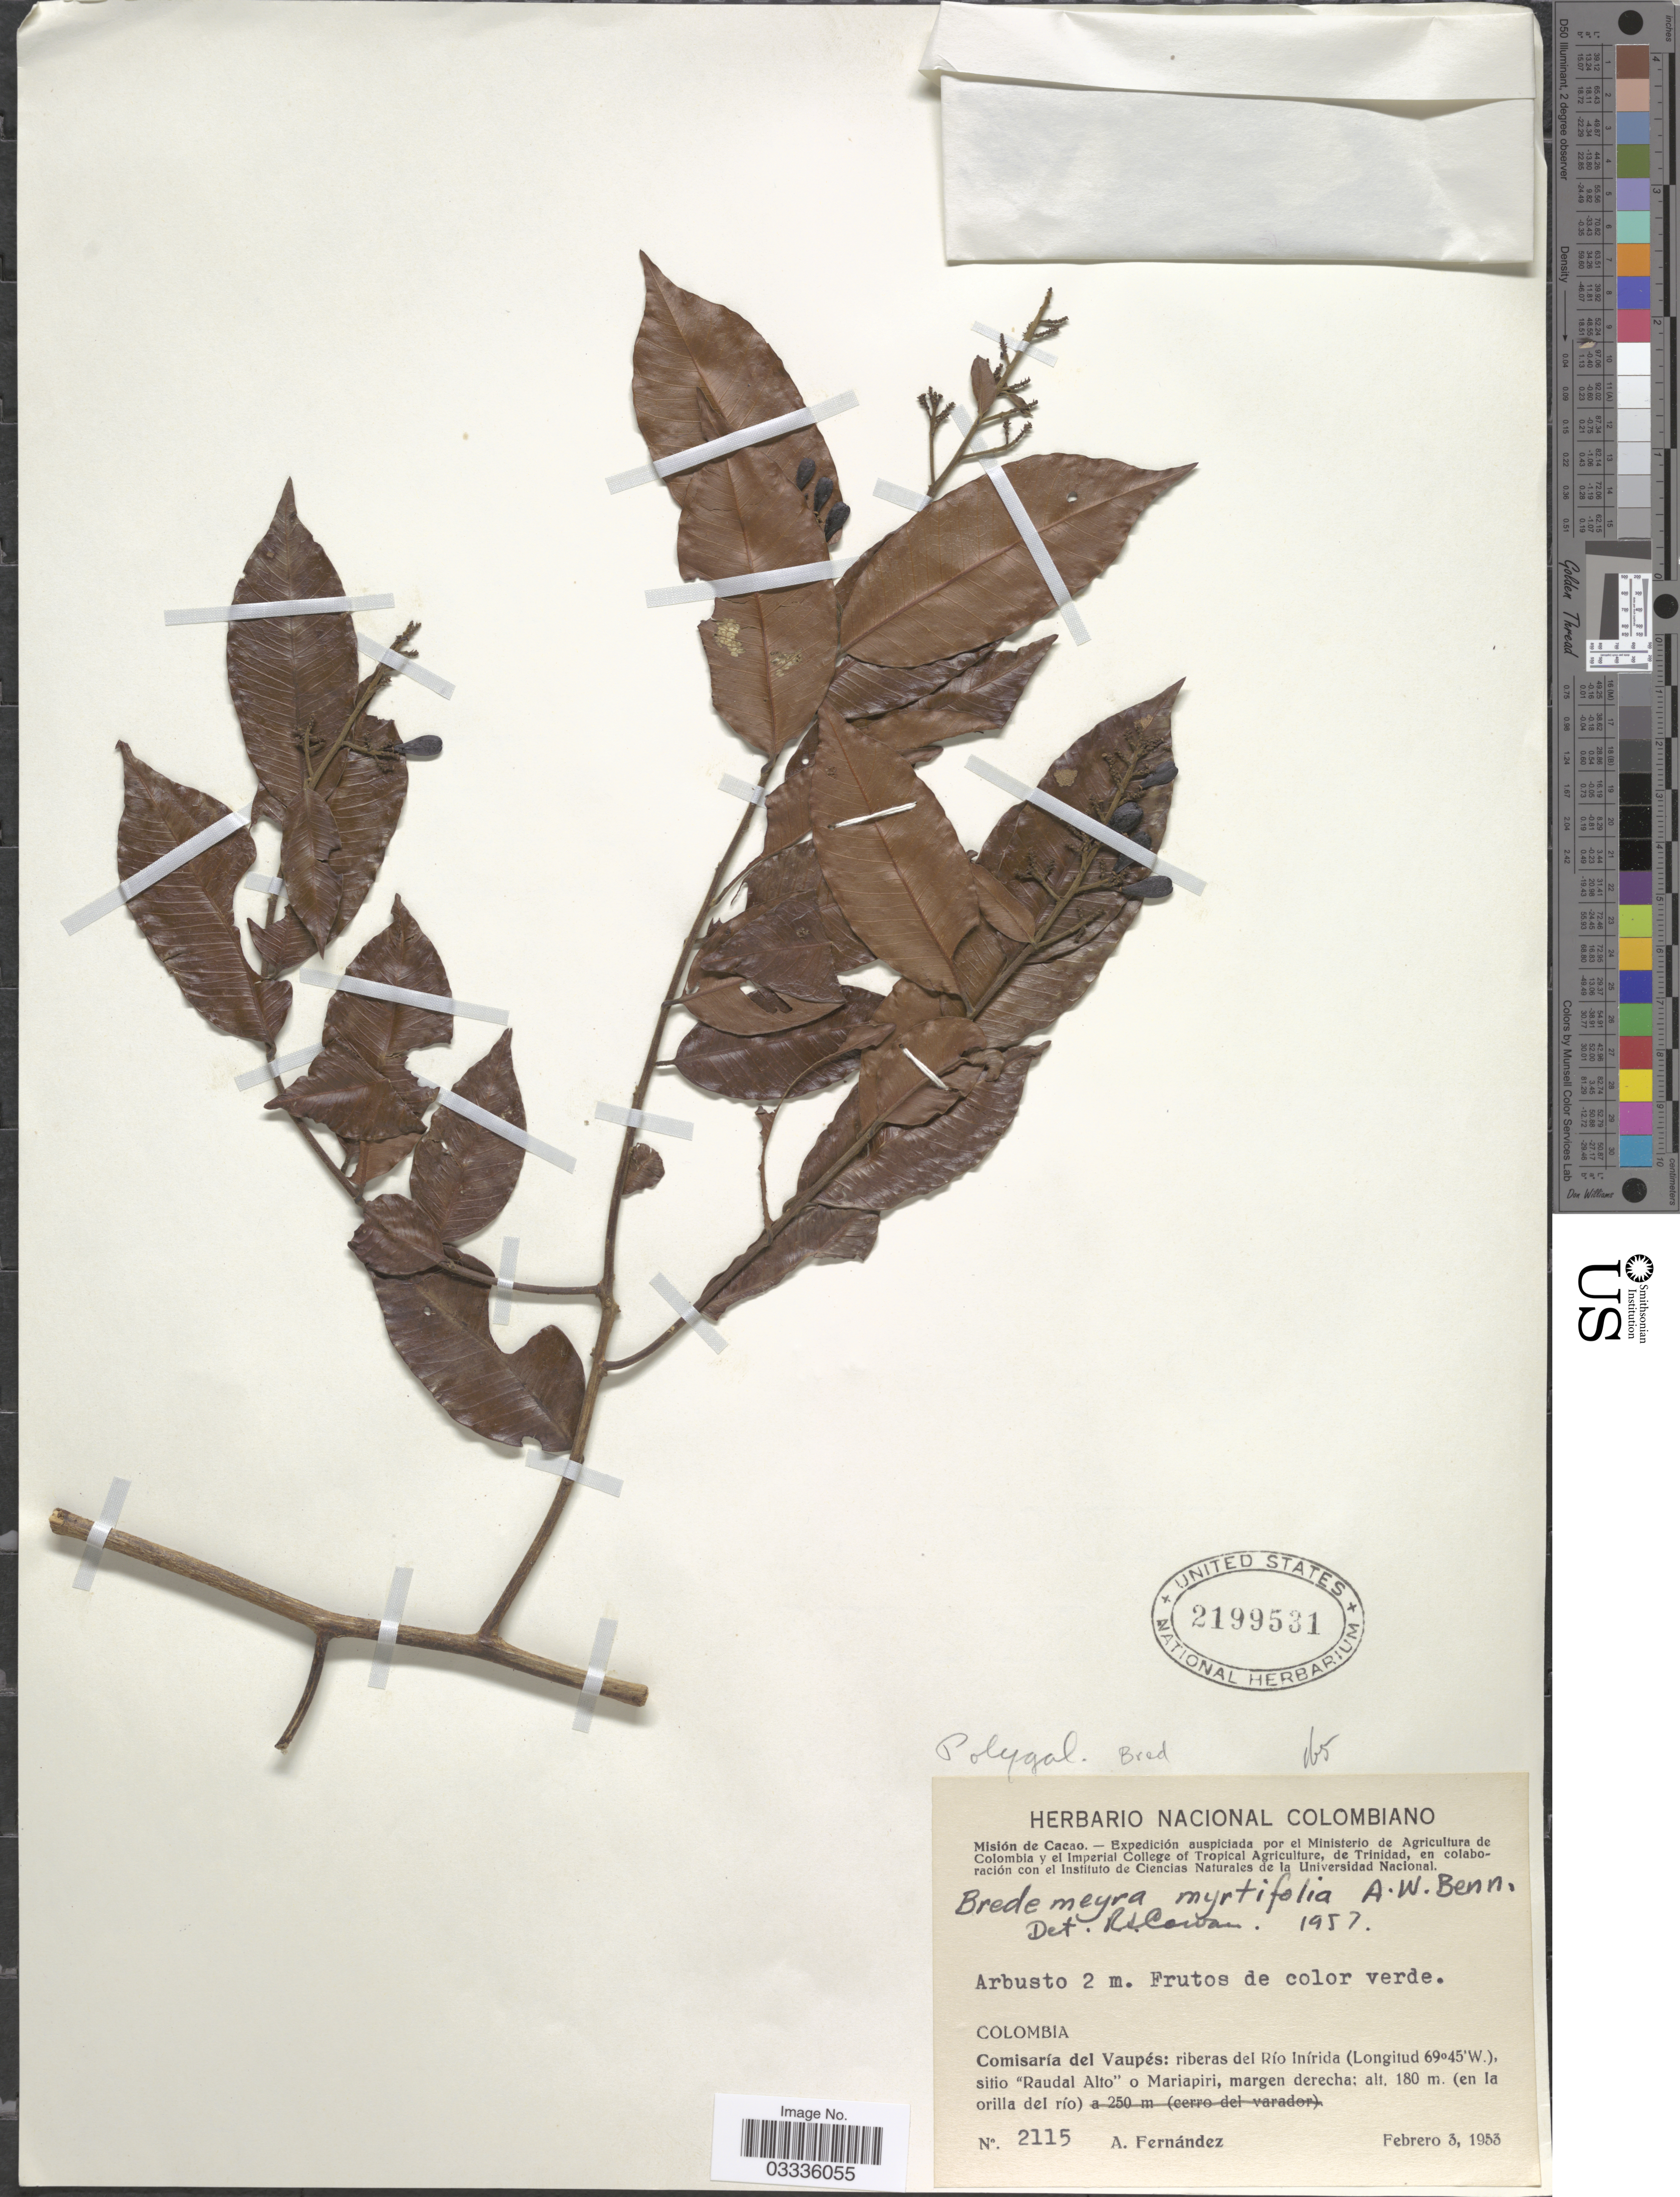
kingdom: Plantae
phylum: Tracheophyta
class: Magnoliopsida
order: Fabales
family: Polygalaceae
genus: Bredemeyera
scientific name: Bredemeyera myrtifolia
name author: A.W. Benn.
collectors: A. Fernández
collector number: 2115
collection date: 1953-02-03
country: Colombia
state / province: Vaupés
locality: Comisaría del Vaupés: riberas del Río Inírida, sitio "Raudal Alto" o Mariapiri, margen derecha. (en la orilla del río).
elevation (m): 180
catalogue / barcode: US 2199531